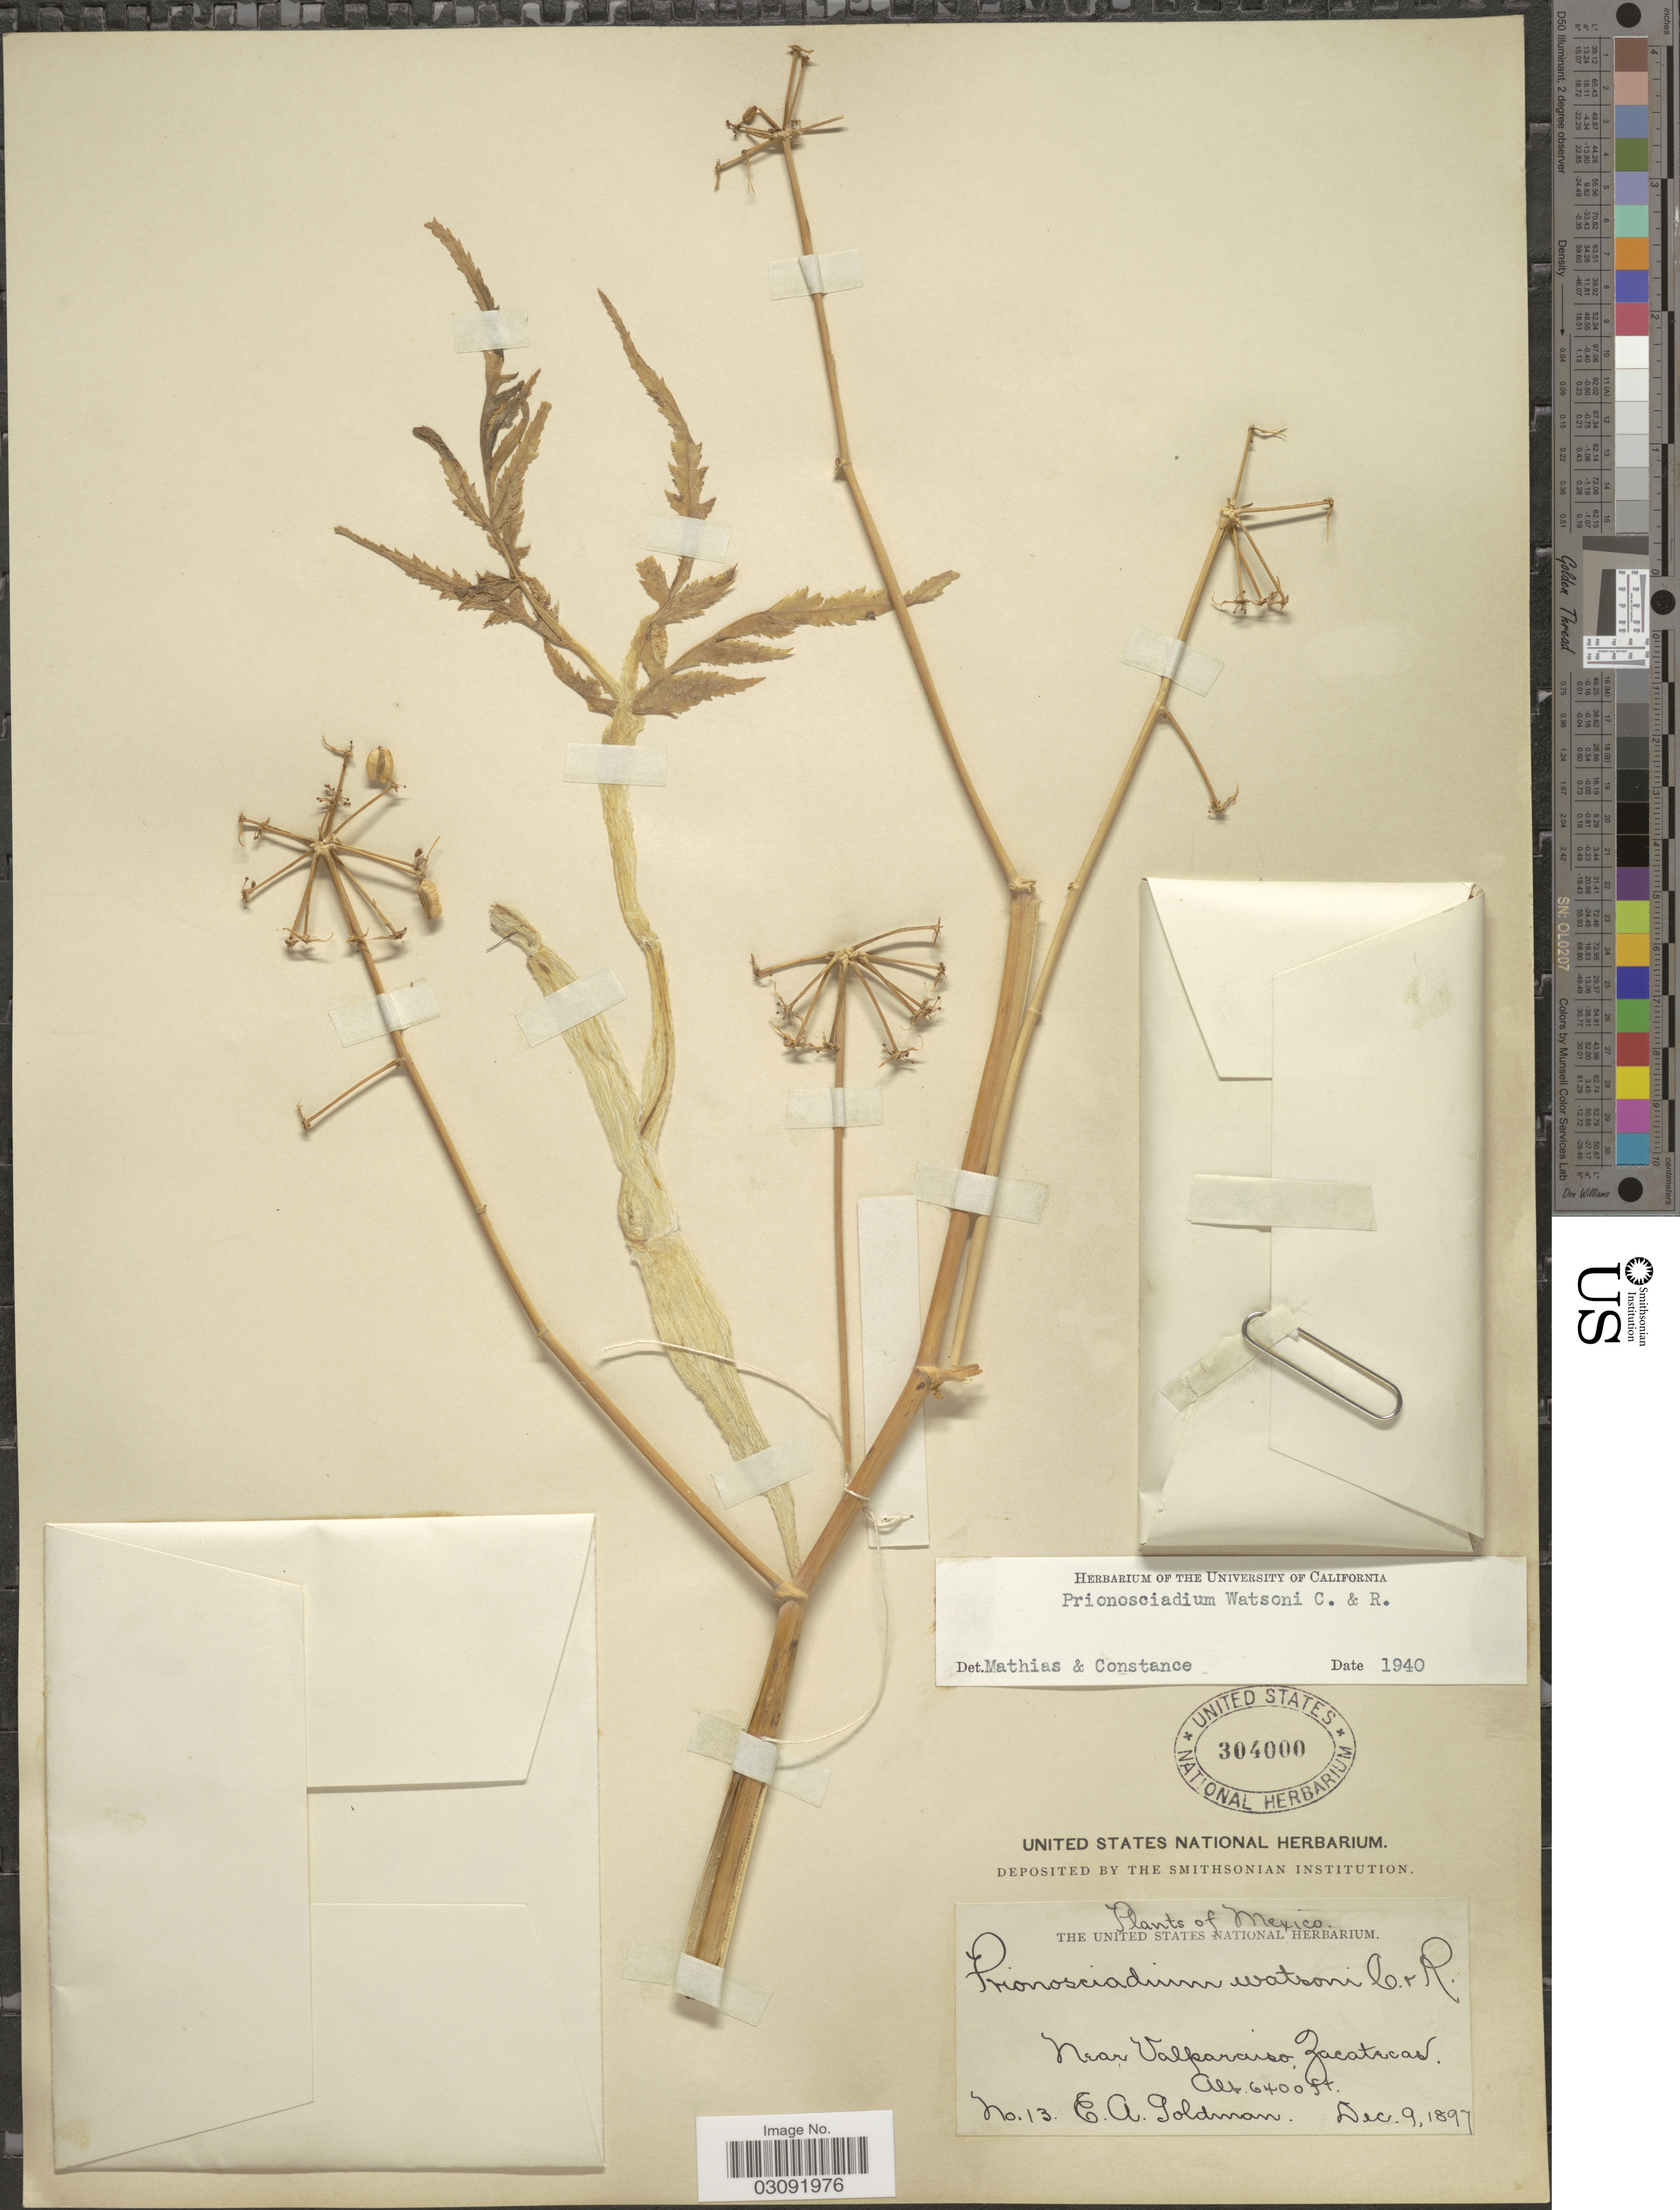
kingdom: Plantae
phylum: Tracheophyta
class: Magnoliopsida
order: Apiales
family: Apiaceae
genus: Prionosciadium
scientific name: Prionosciadium watsonii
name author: J.M. Coult. & Rose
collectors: E. A. Goldman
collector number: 13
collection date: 1897-12-09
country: Mexico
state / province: Zacatecas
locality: Near Valparaiso.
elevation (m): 1951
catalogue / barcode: US 304000